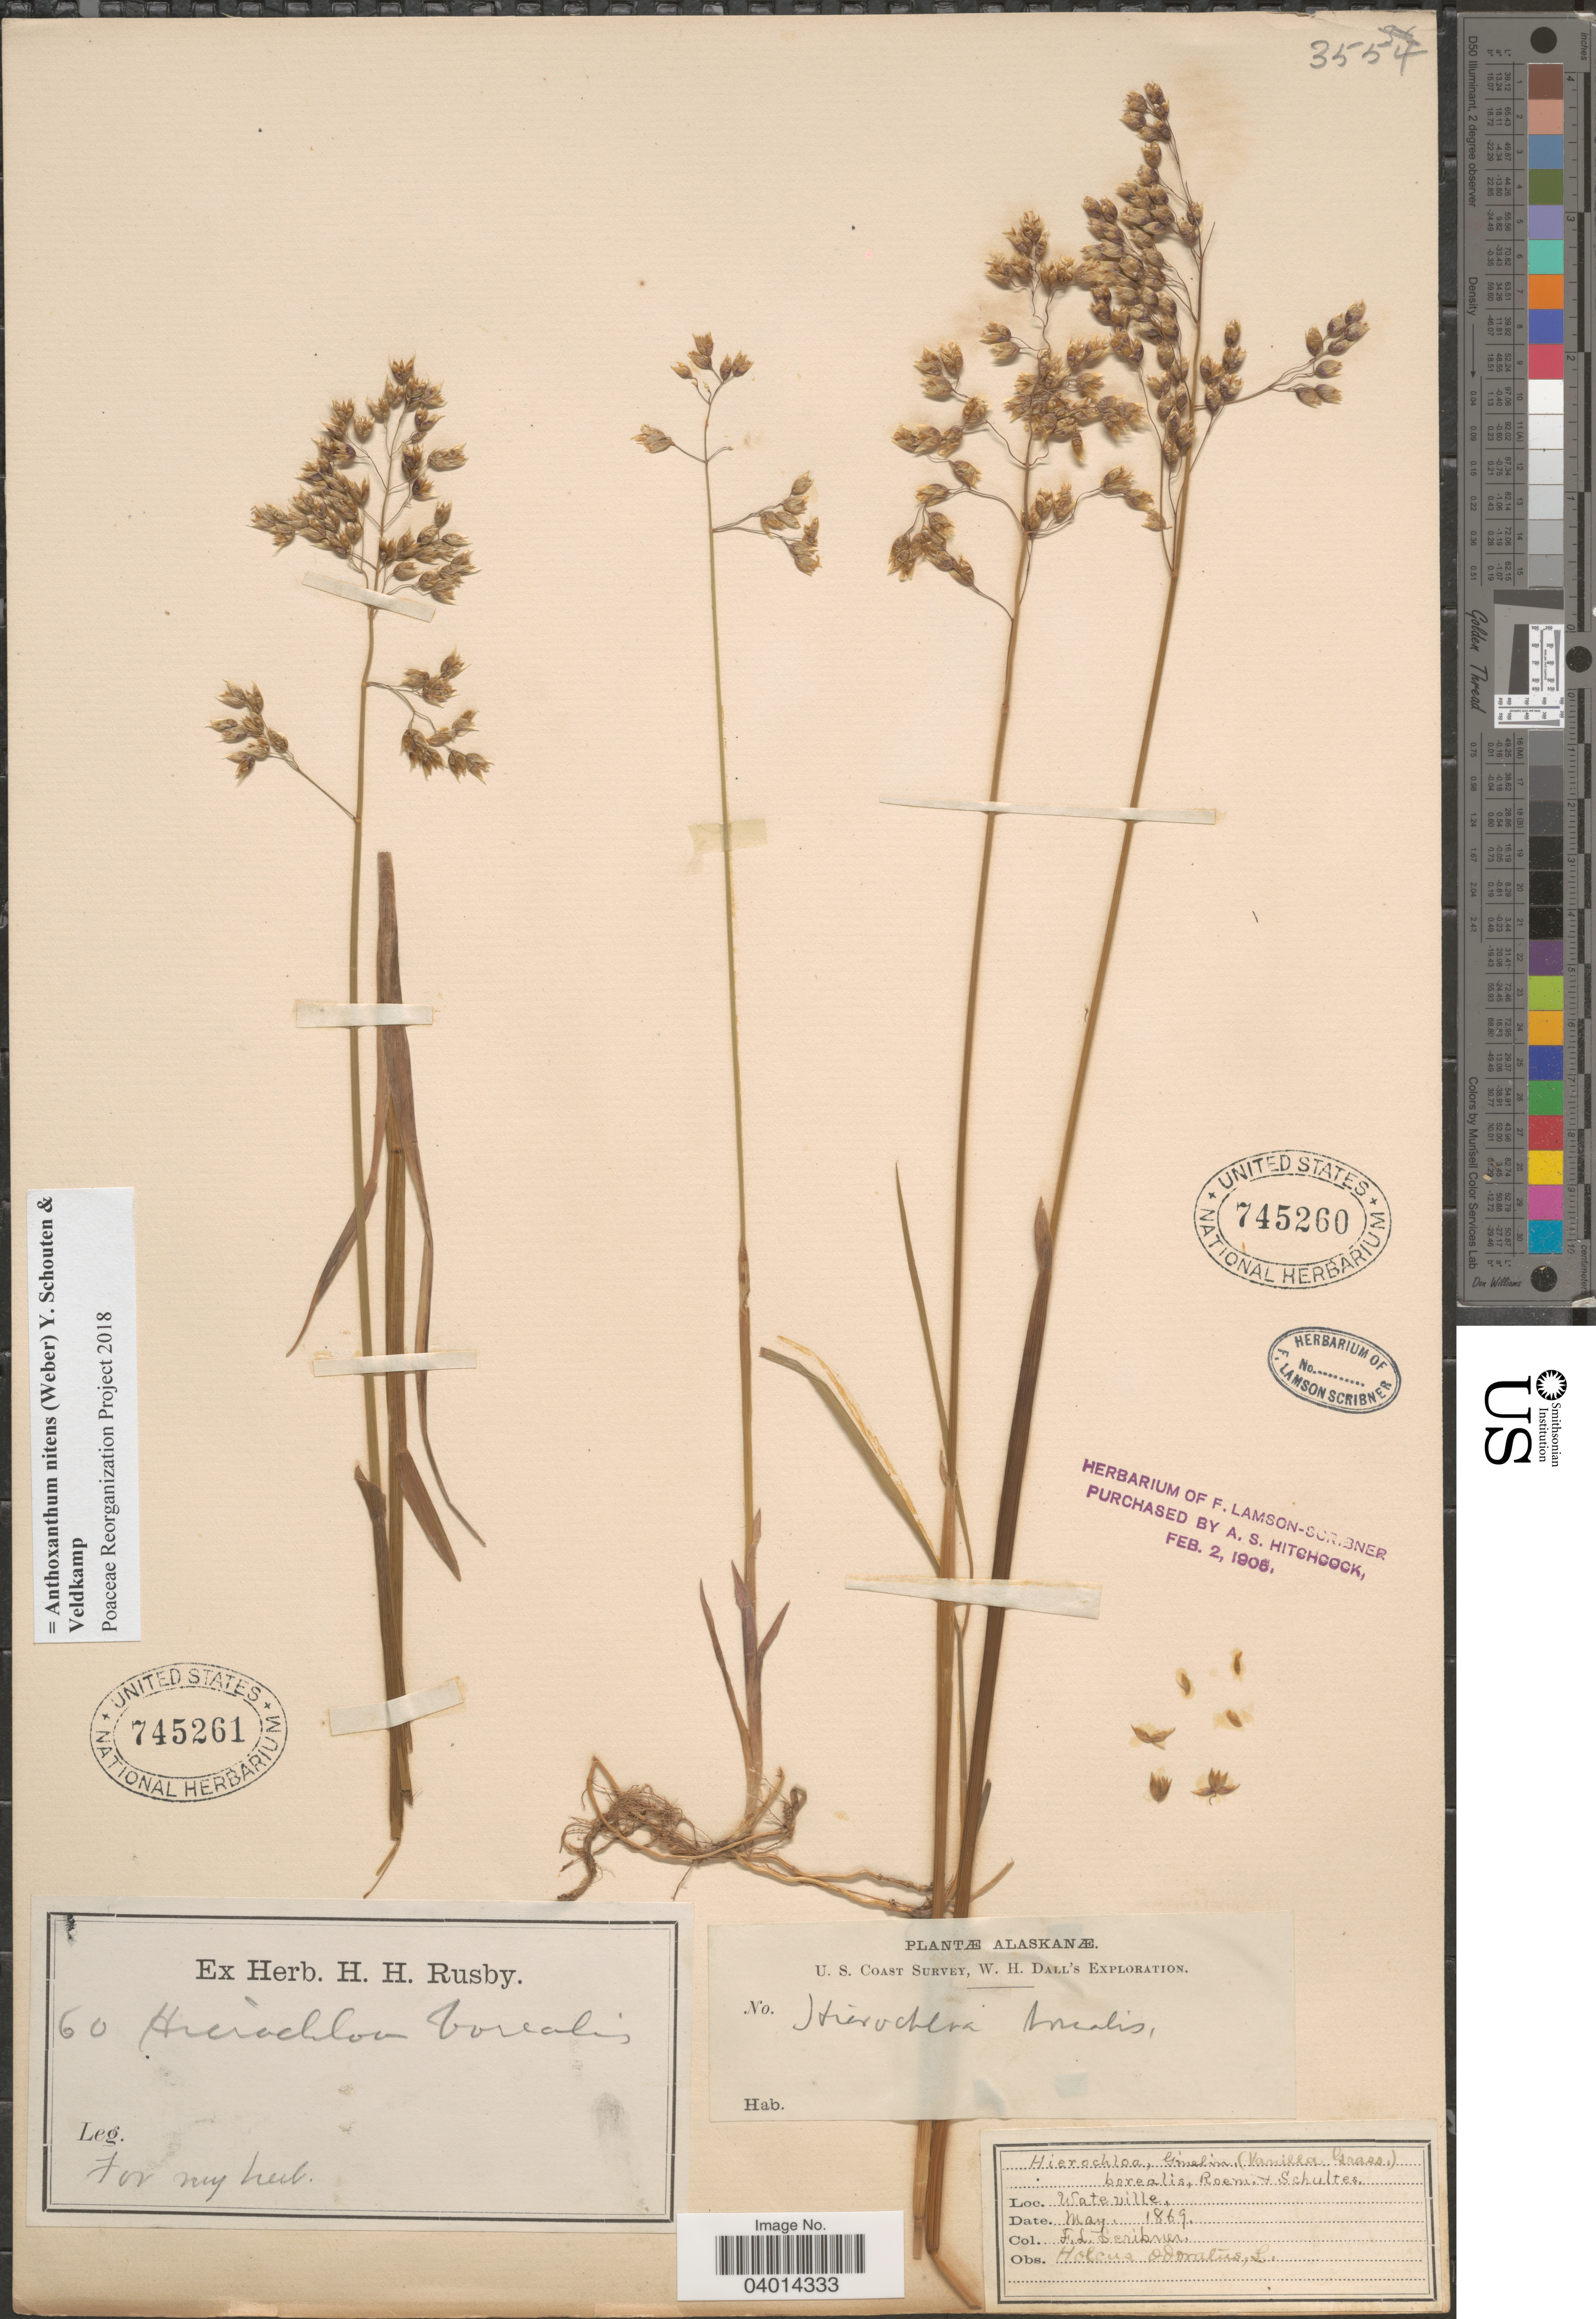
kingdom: Plantae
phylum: Tracheophyta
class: Liliopsida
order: Poales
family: Poaceae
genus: Anthoxanthum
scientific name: Anthoxanthum nitens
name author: (G.H. Weber) R.T.A. Schouten & Veldkamp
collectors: ex herb. H. H. Rusby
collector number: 60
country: United States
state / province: Alaska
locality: U. S. Coast Survey.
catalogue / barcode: US 745261